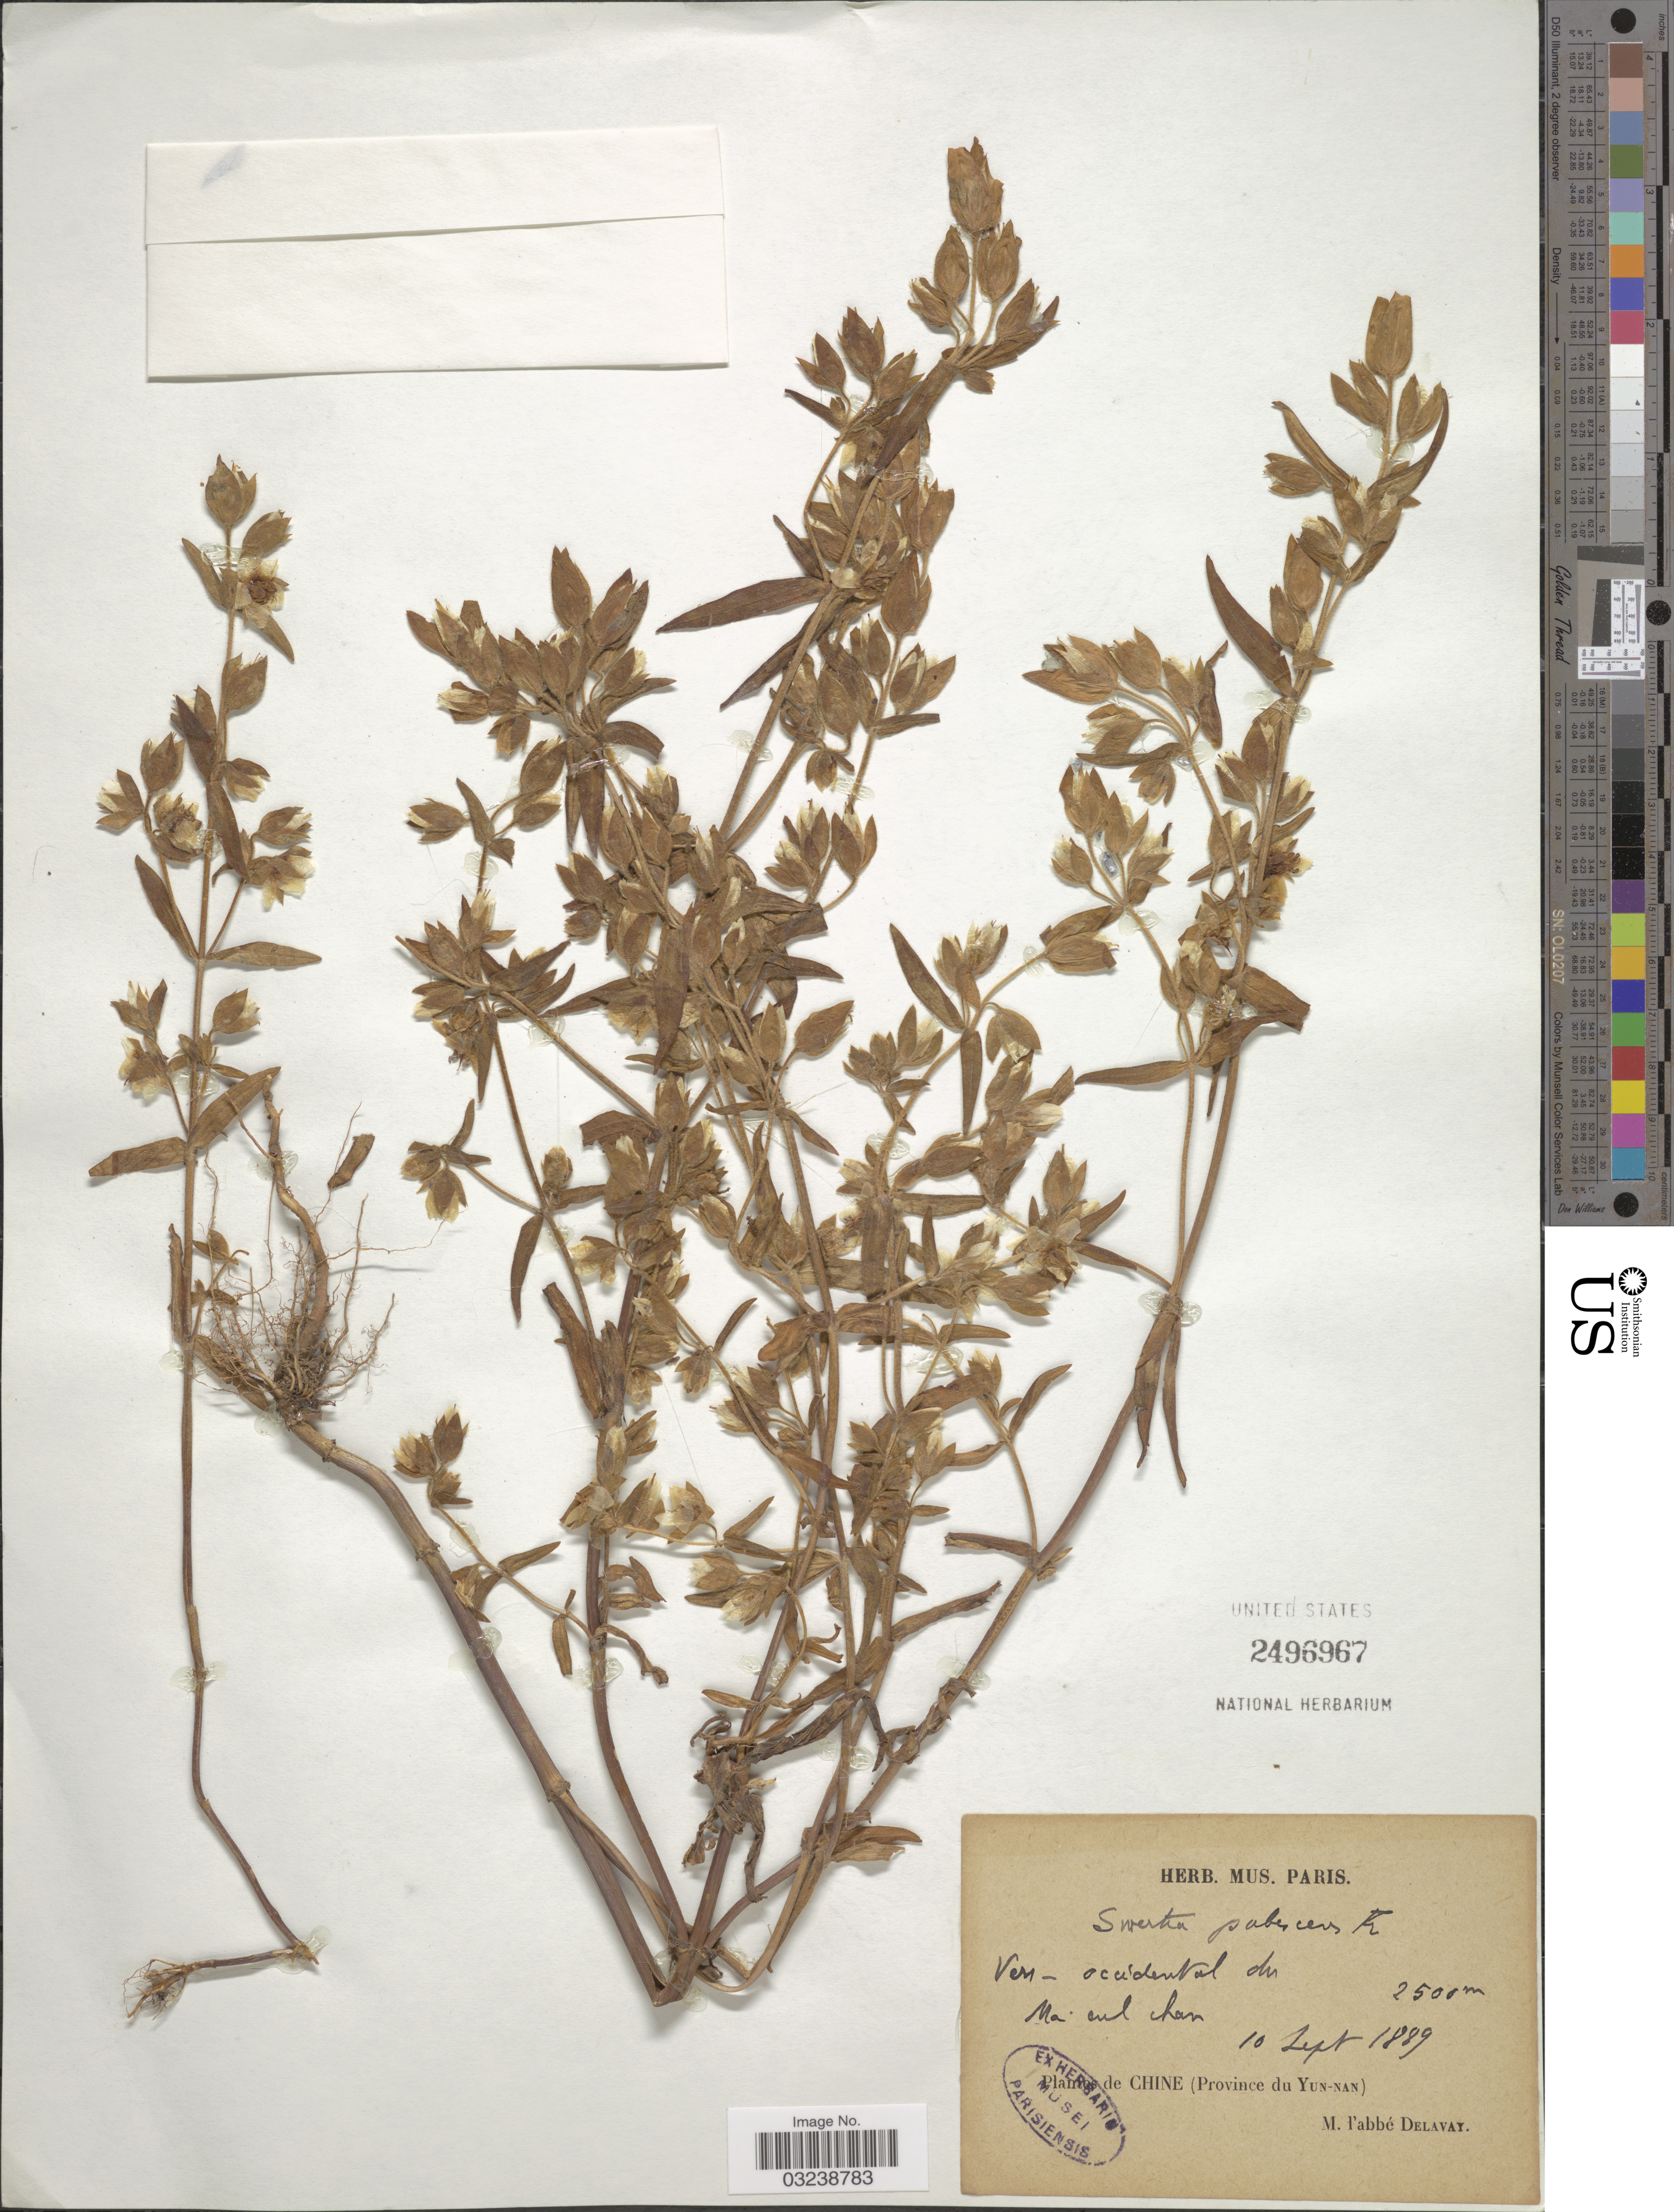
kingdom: Plantae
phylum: Tracheophyta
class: Magnoliopsida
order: Gentianales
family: Gentianaceae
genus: Swertia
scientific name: Swertia pubescens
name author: Franch.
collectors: P. Delavay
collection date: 1889-09-10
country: China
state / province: Yunnan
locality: Vers - occidental du Ma cul chan. (Province of Yun-nan).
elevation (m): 2500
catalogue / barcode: US 2496967